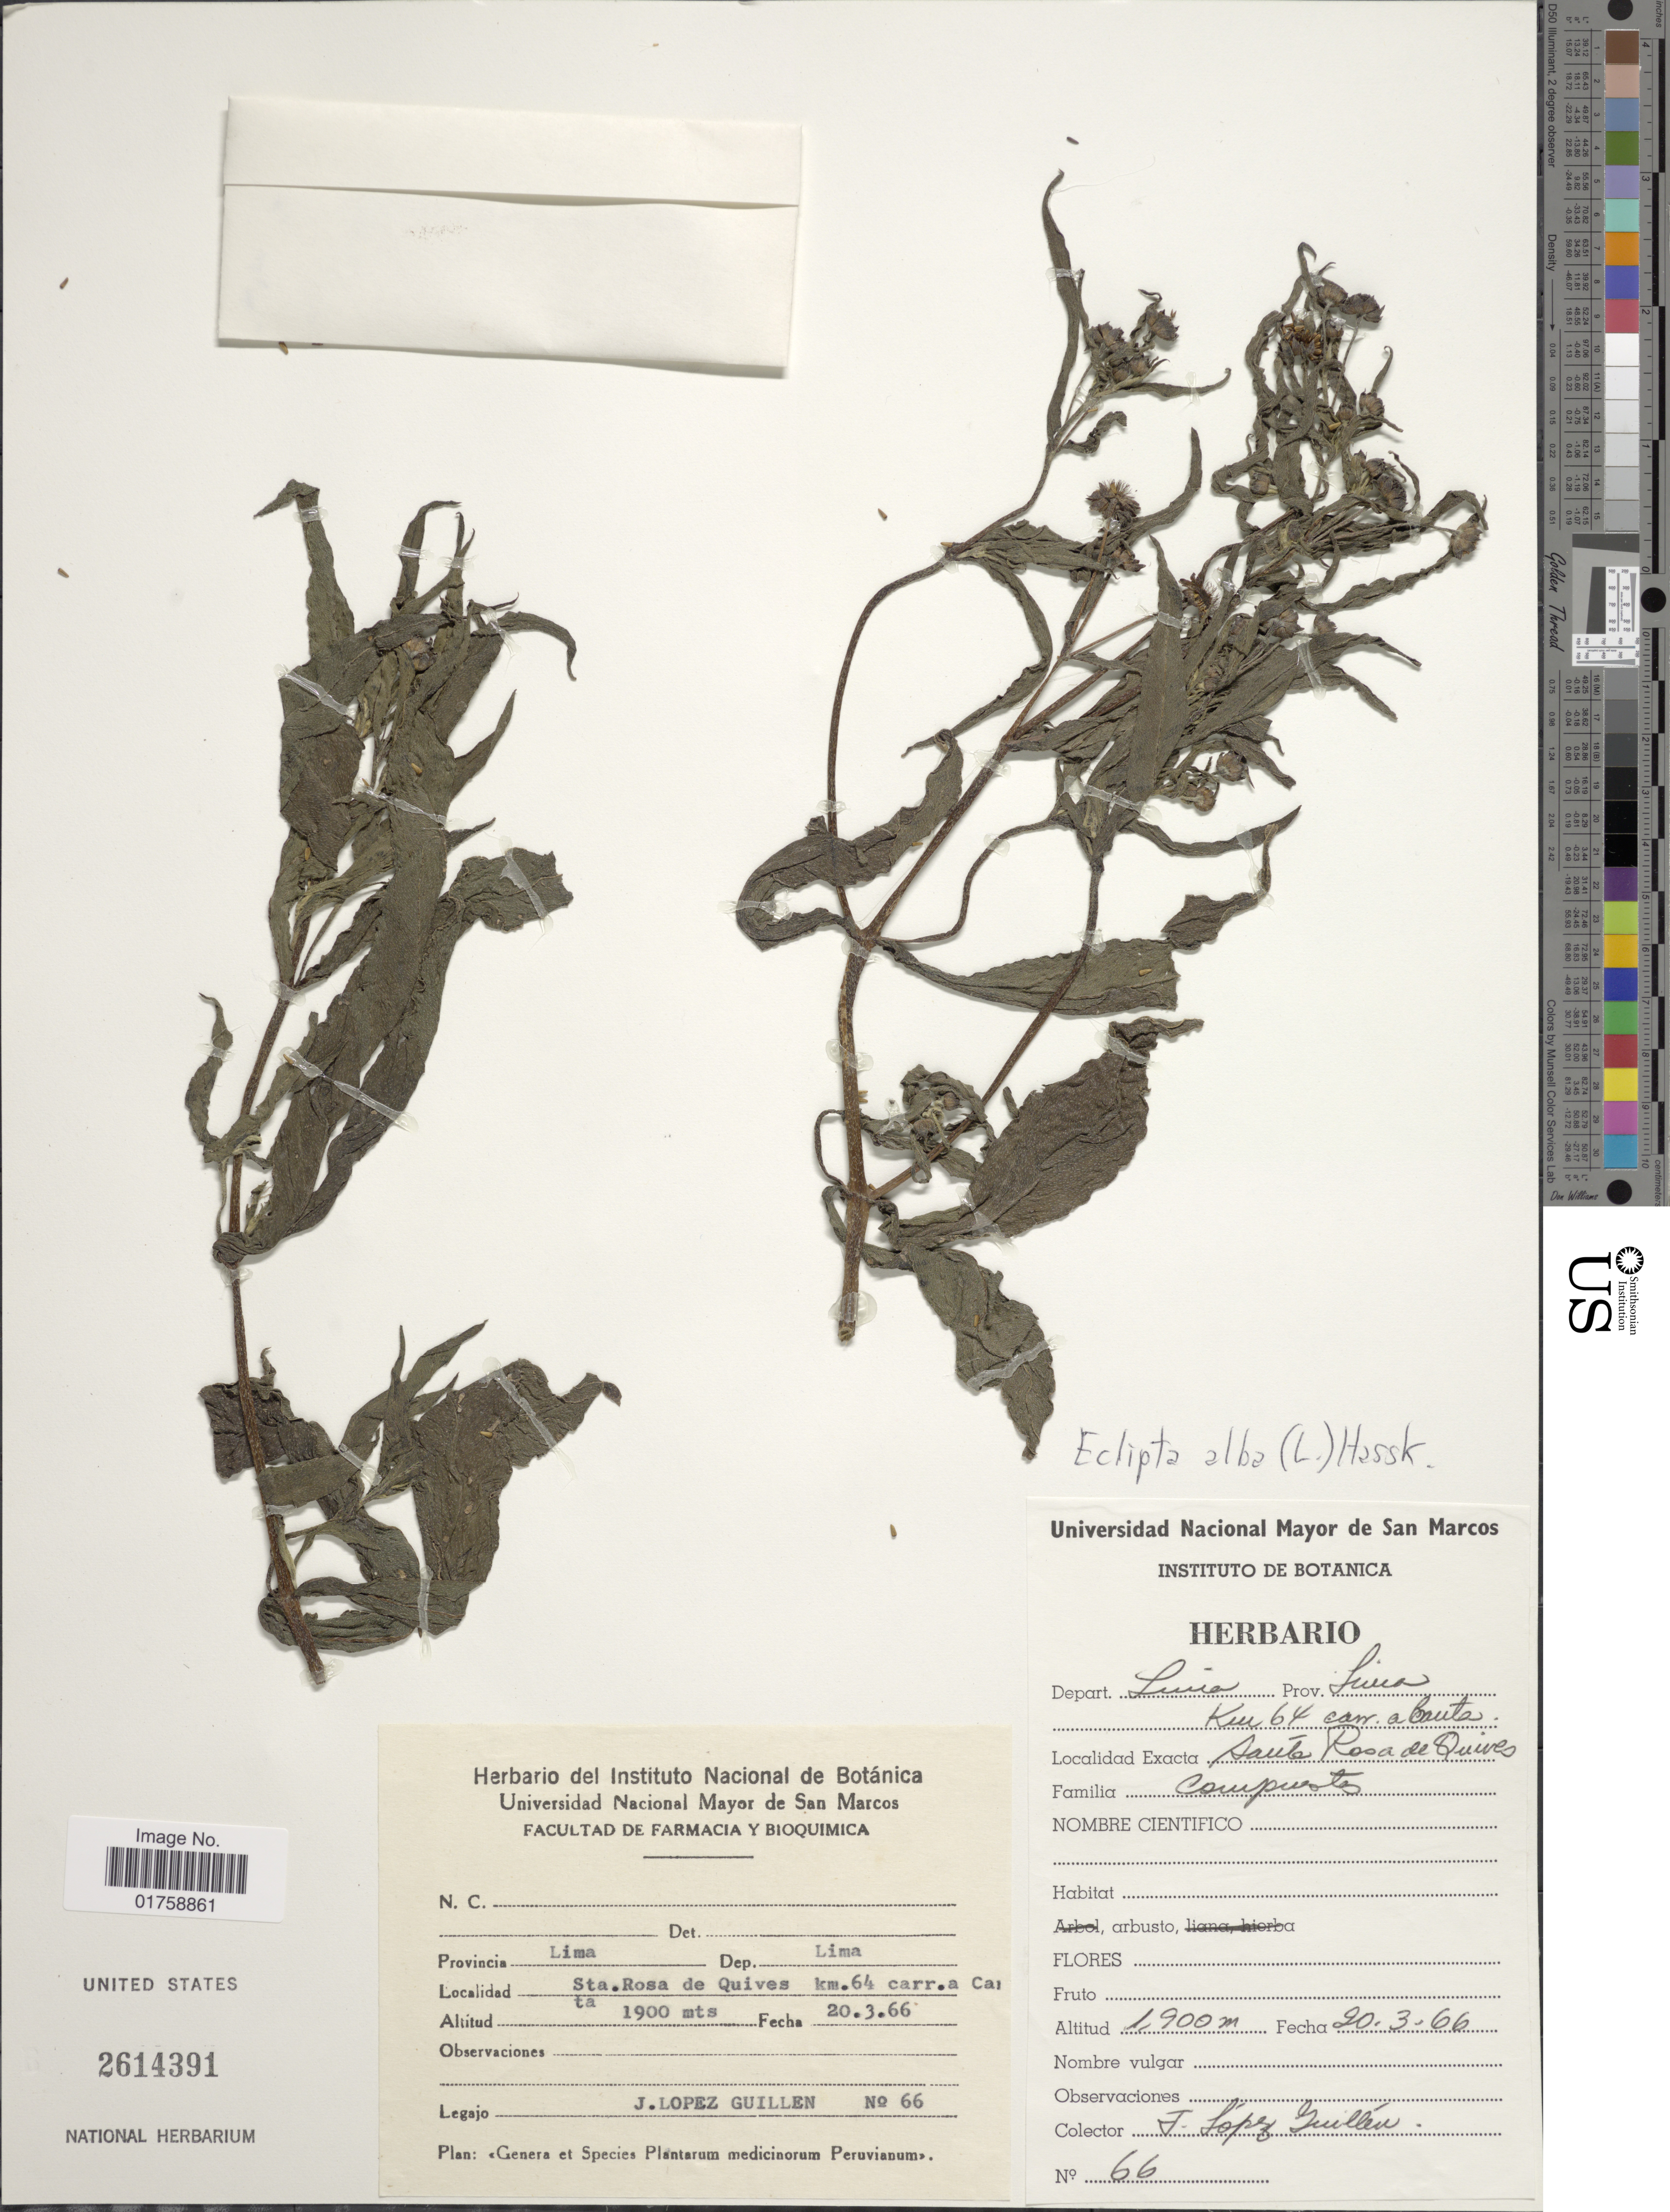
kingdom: Plantae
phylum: Tracheophyta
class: Magnoliopsida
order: Asterales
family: Asteraceae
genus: Eclipta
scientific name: Eclipta alba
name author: (L.) Hassk.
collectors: J. López Guillén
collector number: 66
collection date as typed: Transcribed d/m/y: 20/3/66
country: Peru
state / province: Lima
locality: Provincia Lima. Dep. Lima. Sta. Rosa de Quives km. 64 carr. ca Cauta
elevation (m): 1900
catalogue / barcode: US 2614391